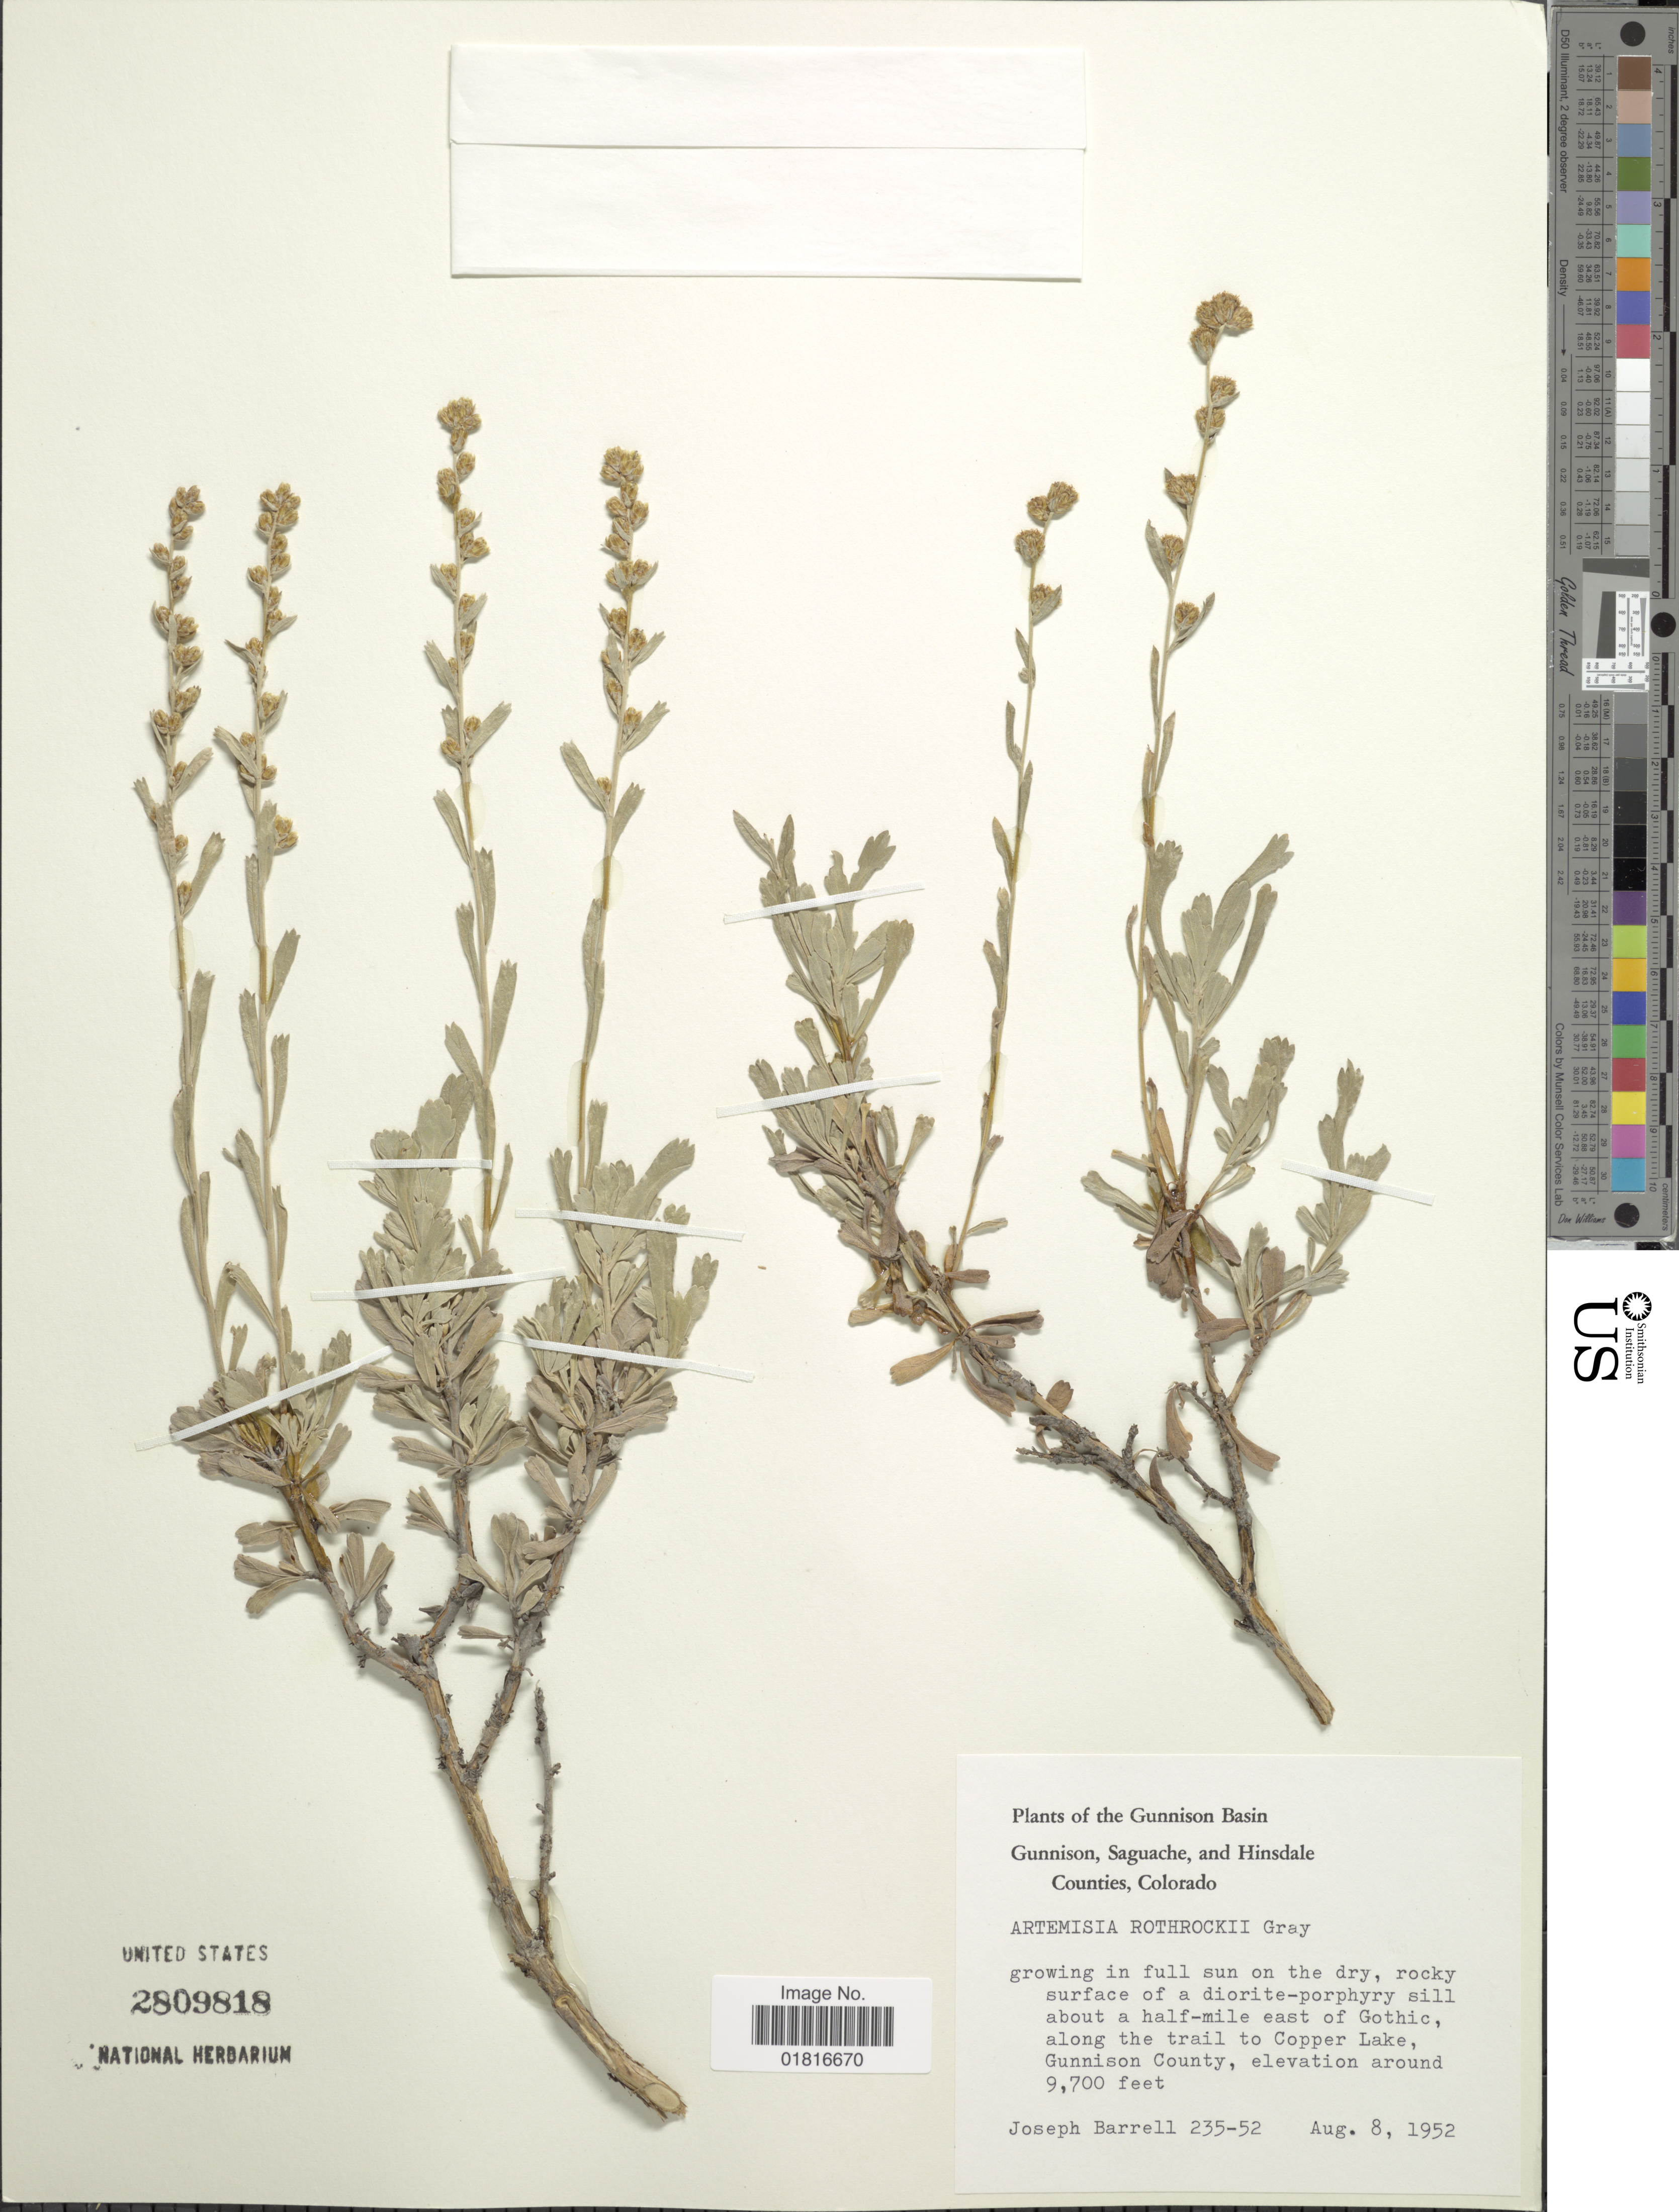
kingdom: Plantae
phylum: Tracheophyta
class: Magnoliopsida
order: Asterales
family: Asteraceae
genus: Artemisia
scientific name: Artemisia rothrockii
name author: A. Gray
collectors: J. Barrell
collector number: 235-52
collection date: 1952-08-08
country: United States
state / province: Colorado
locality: The Gunnison Basin Gunnison, Saguache, and Hinsdale Counties, growing in full sun on the dry, rocky surface of a diorite-porpgyry sill about a half-mile east of Gothic, along the trail to Copper Lake, Gunnison County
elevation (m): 2957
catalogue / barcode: US 2809818